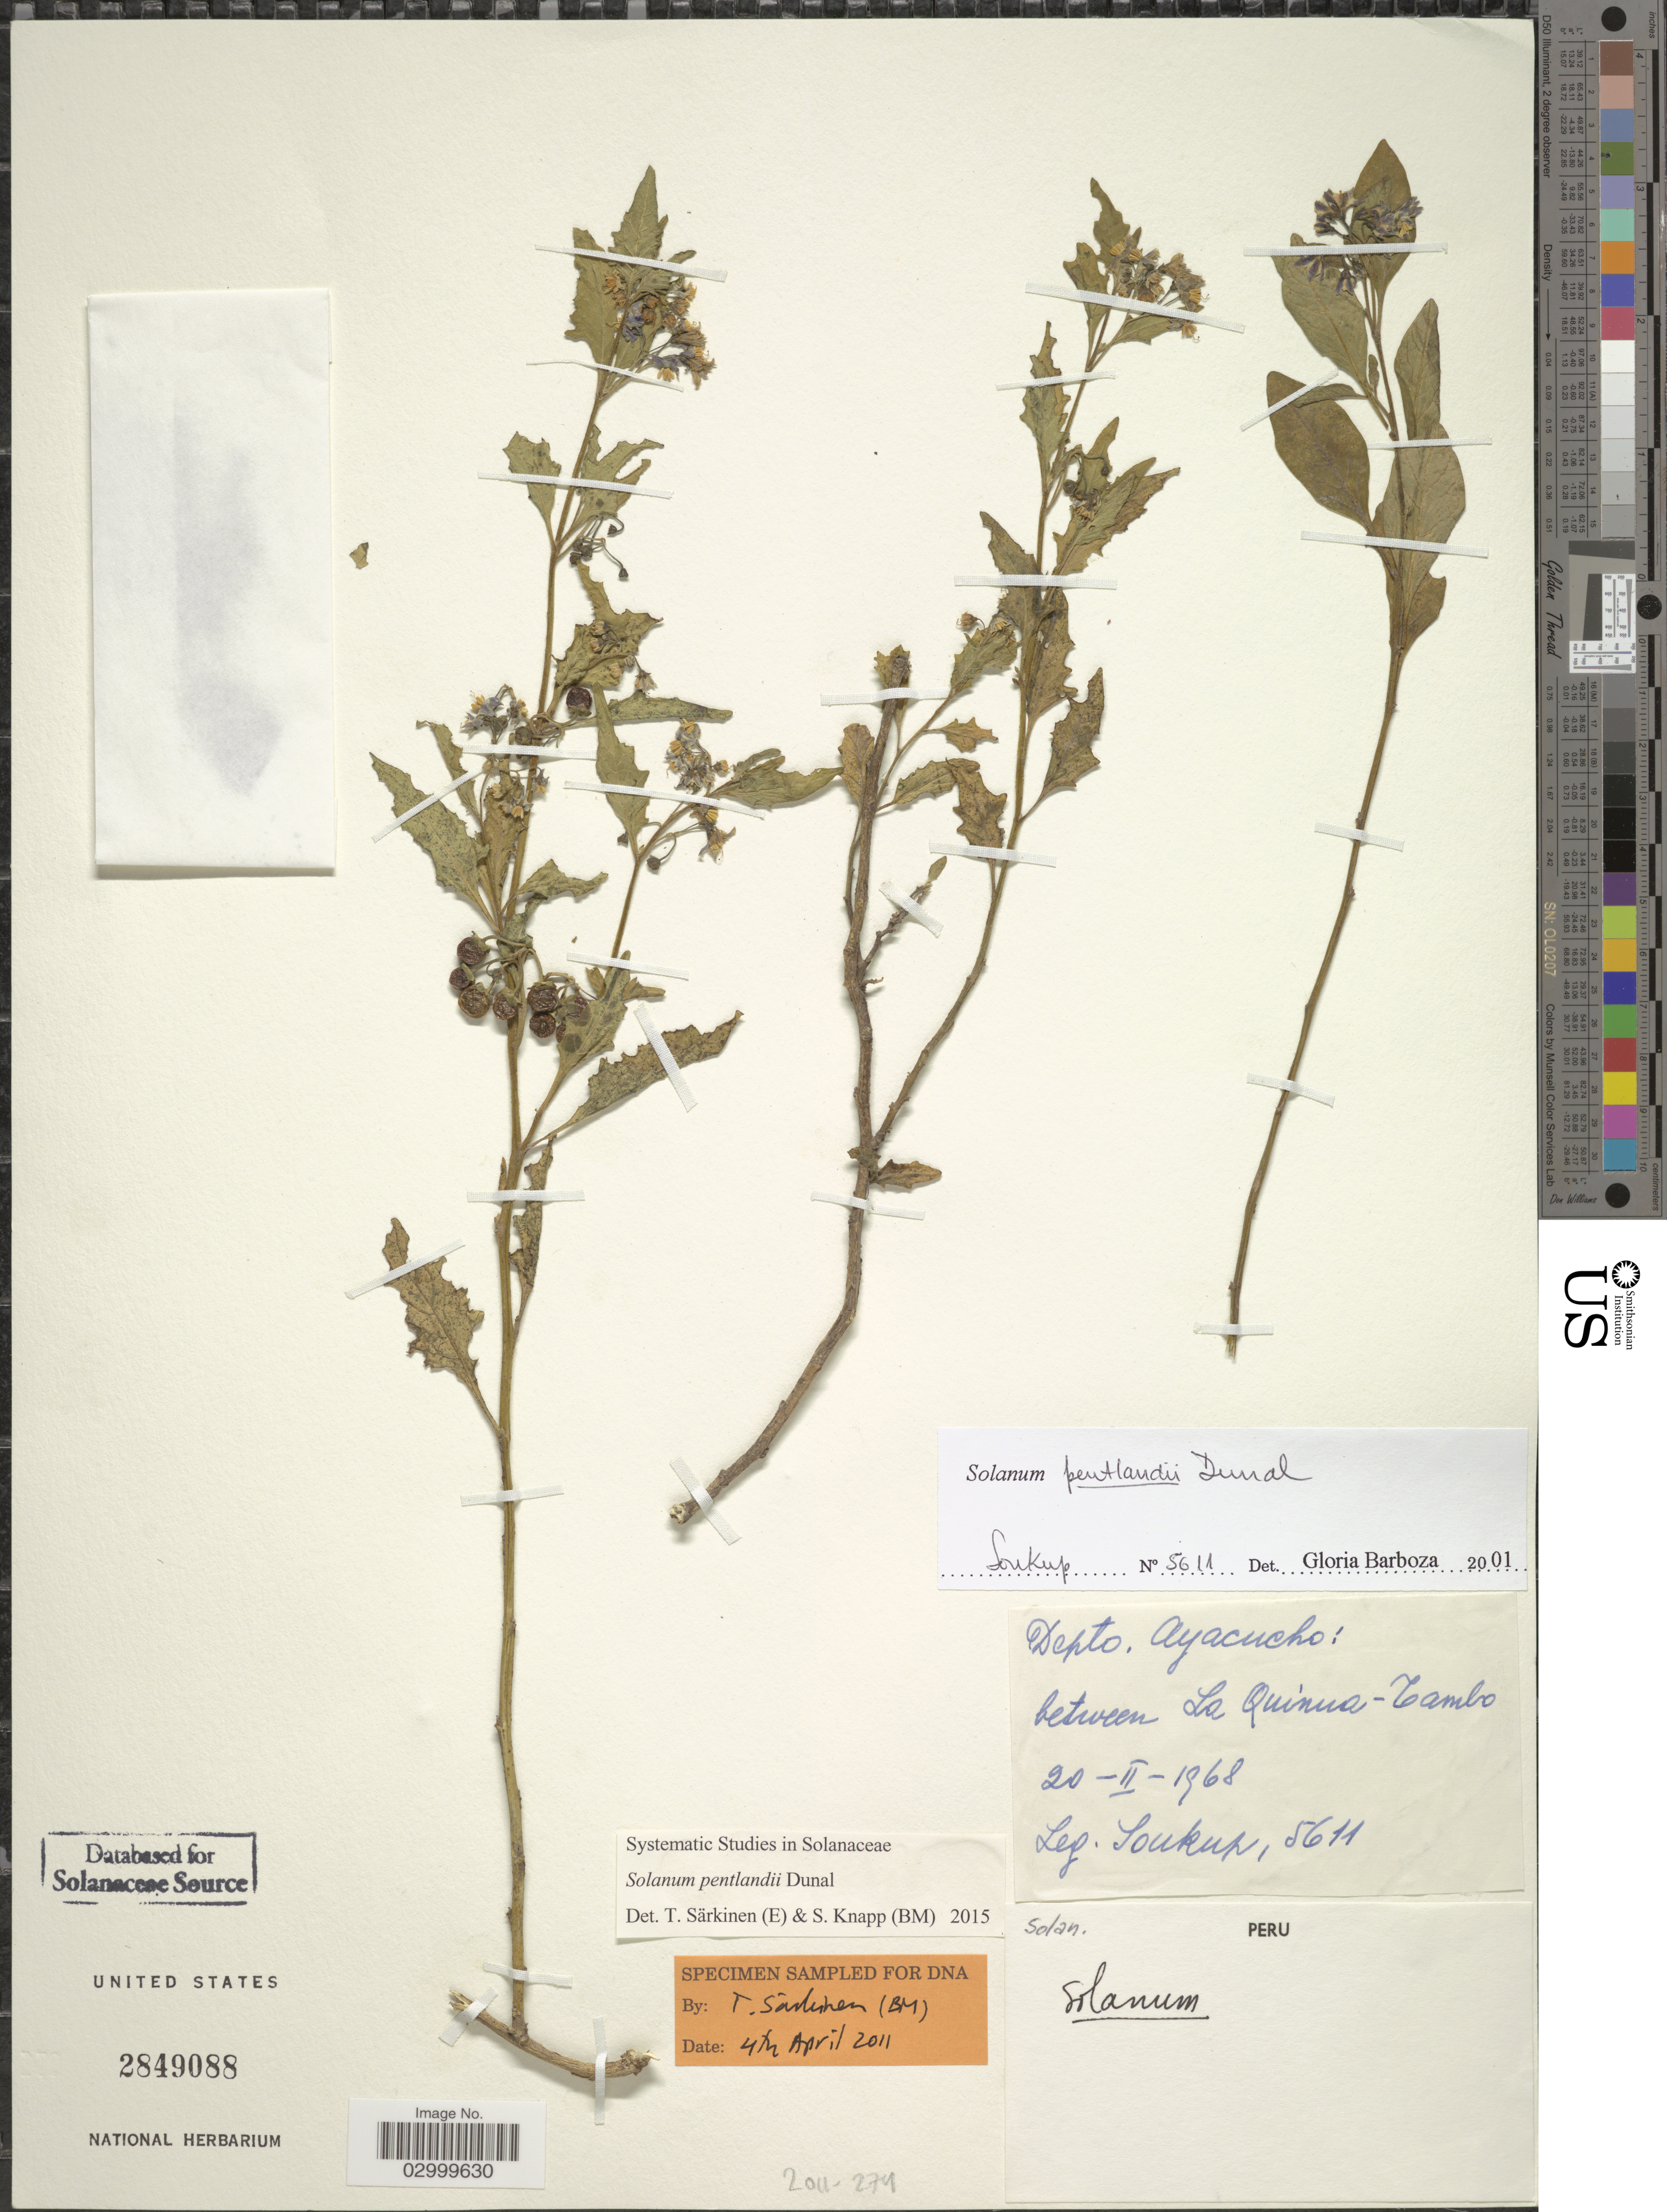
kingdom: Plantae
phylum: Tracheophyta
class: Magnoliopsida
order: Solanales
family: Solanaceae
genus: Solanum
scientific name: Solanum pentlandii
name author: Dunal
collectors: -- Soukup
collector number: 5611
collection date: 1968-02-20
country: Peru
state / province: Ayacucho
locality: Depto. Ayacucho, between La Quinua-Tambo.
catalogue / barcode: US 2849088